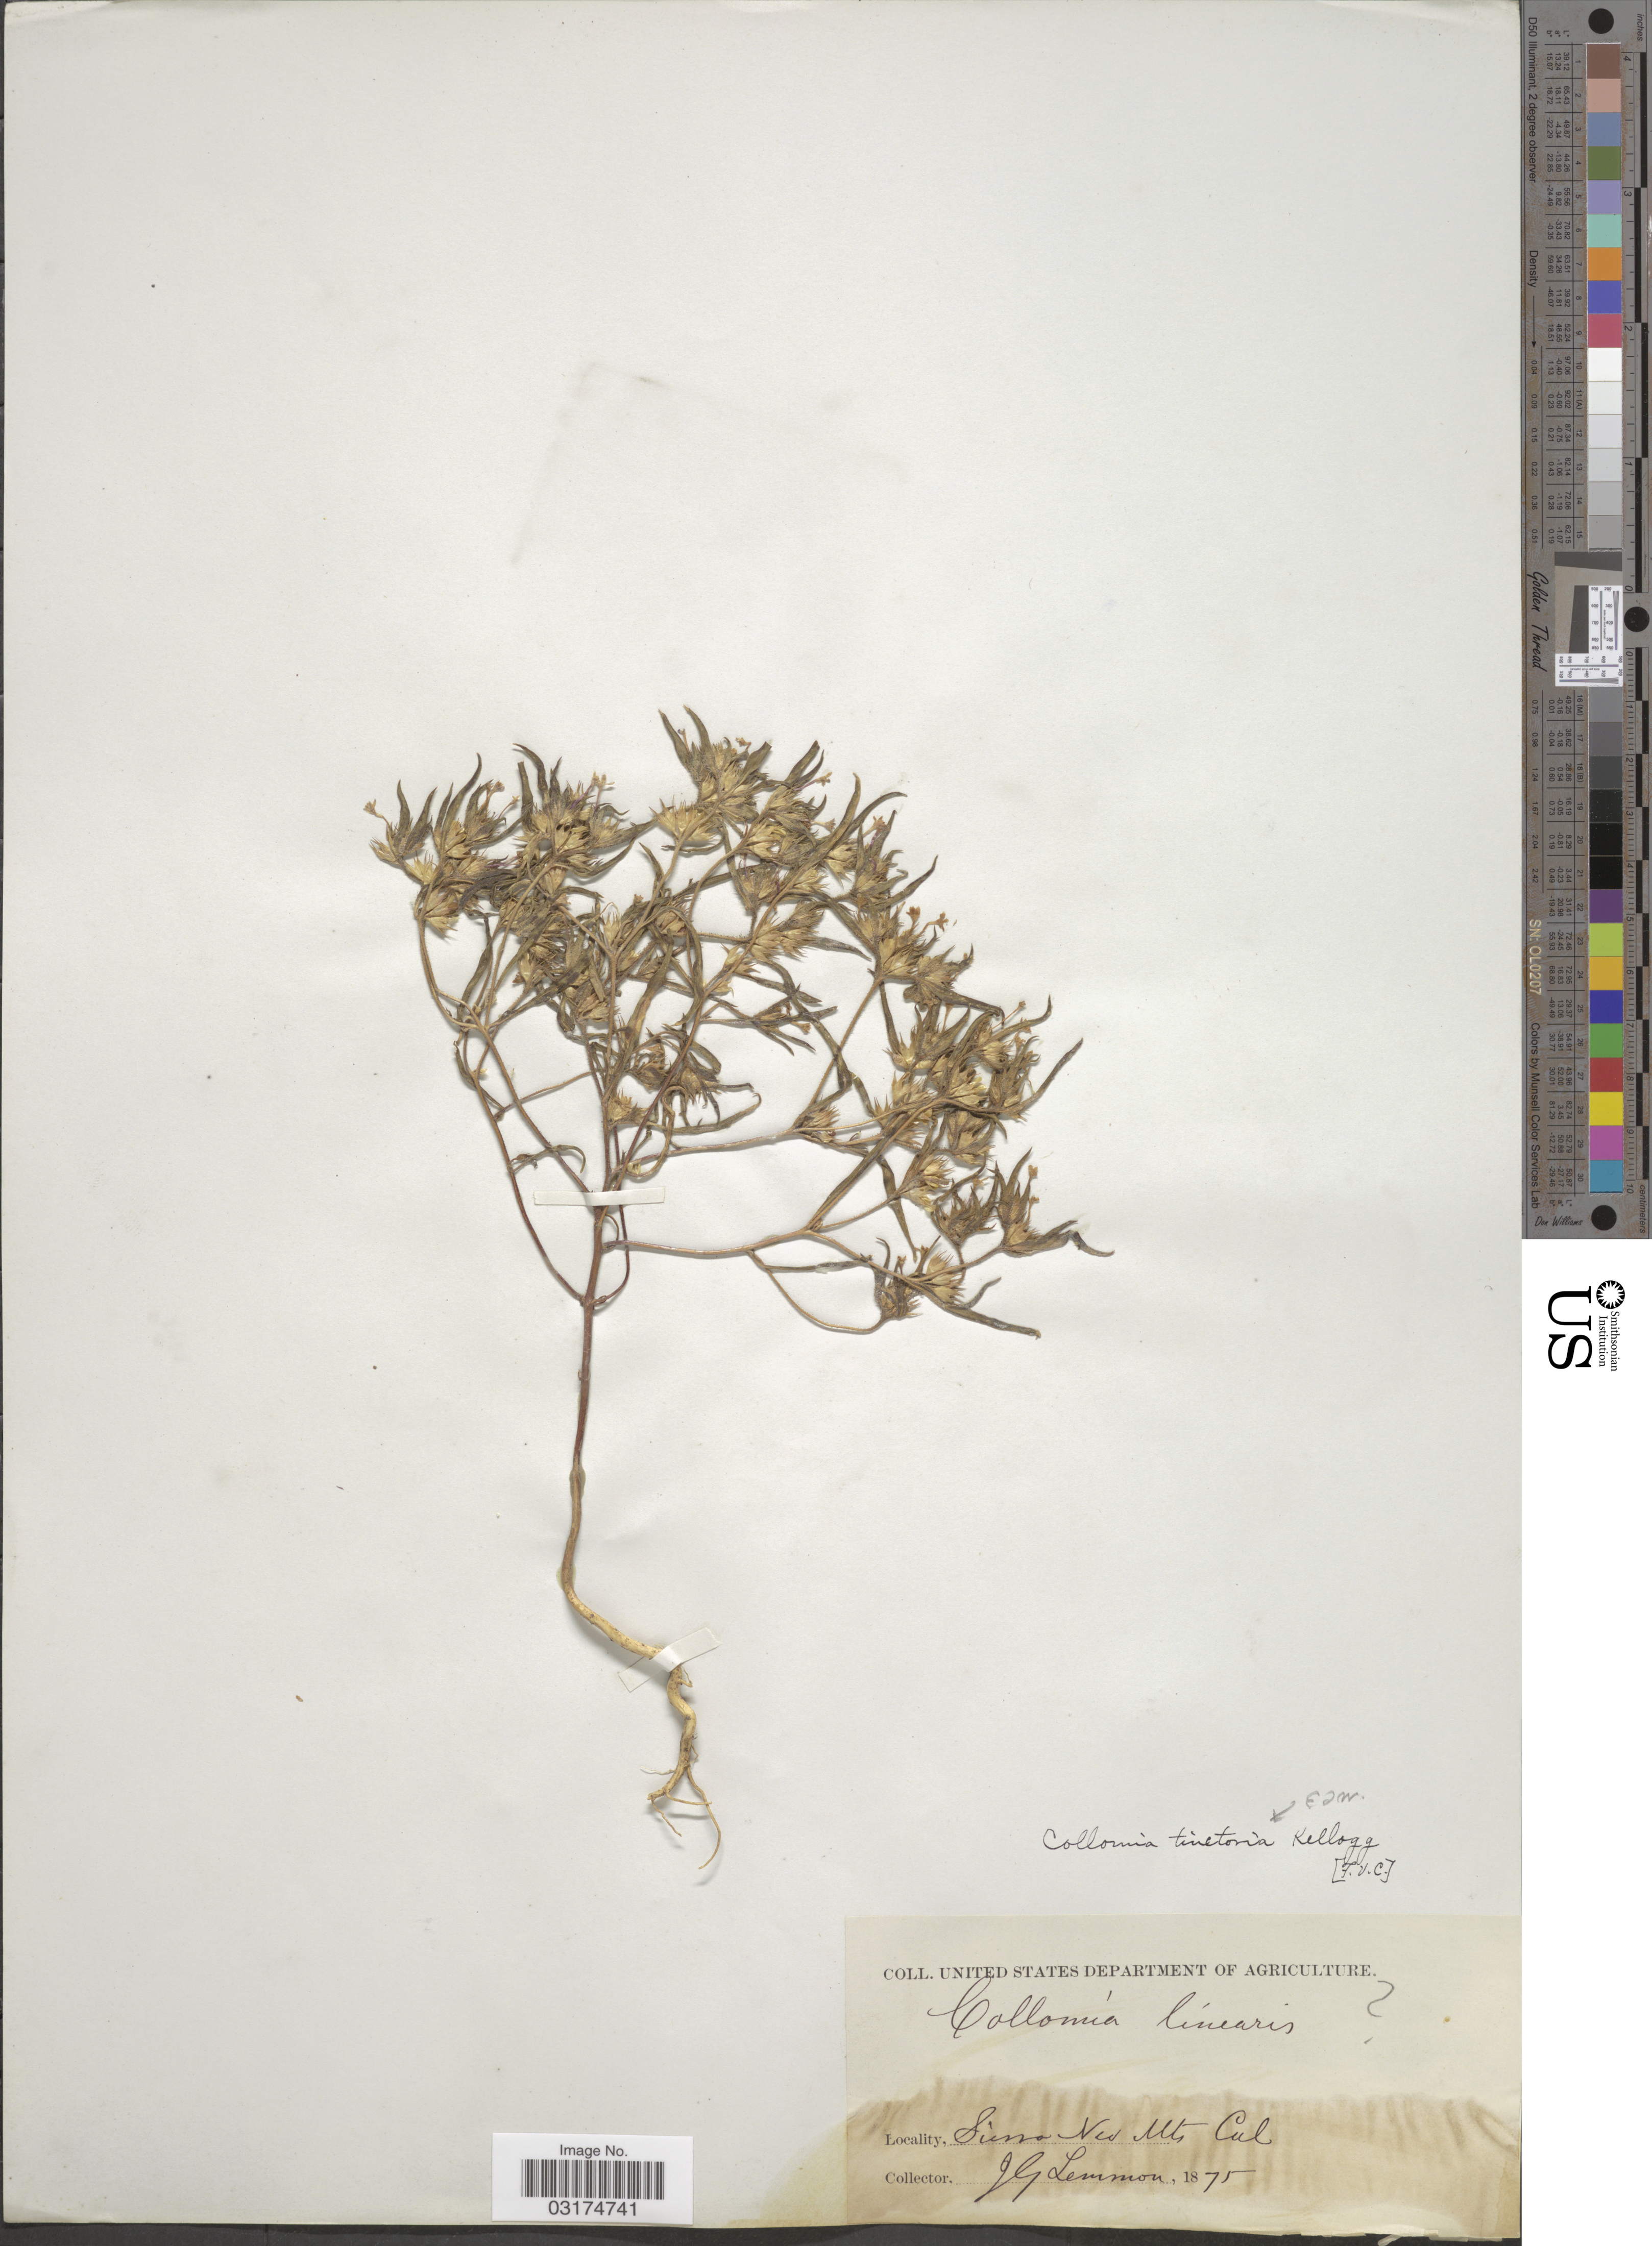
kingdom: Plantae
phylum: Tracheophyta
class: Magnoliopsida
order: Ericales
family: Polemoniaceae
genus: Collomia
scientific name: Collomia tinctoria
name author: Kellogg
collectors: J. Lemmon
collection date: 1875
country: United States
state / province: California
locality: Sierra Nev Mts.